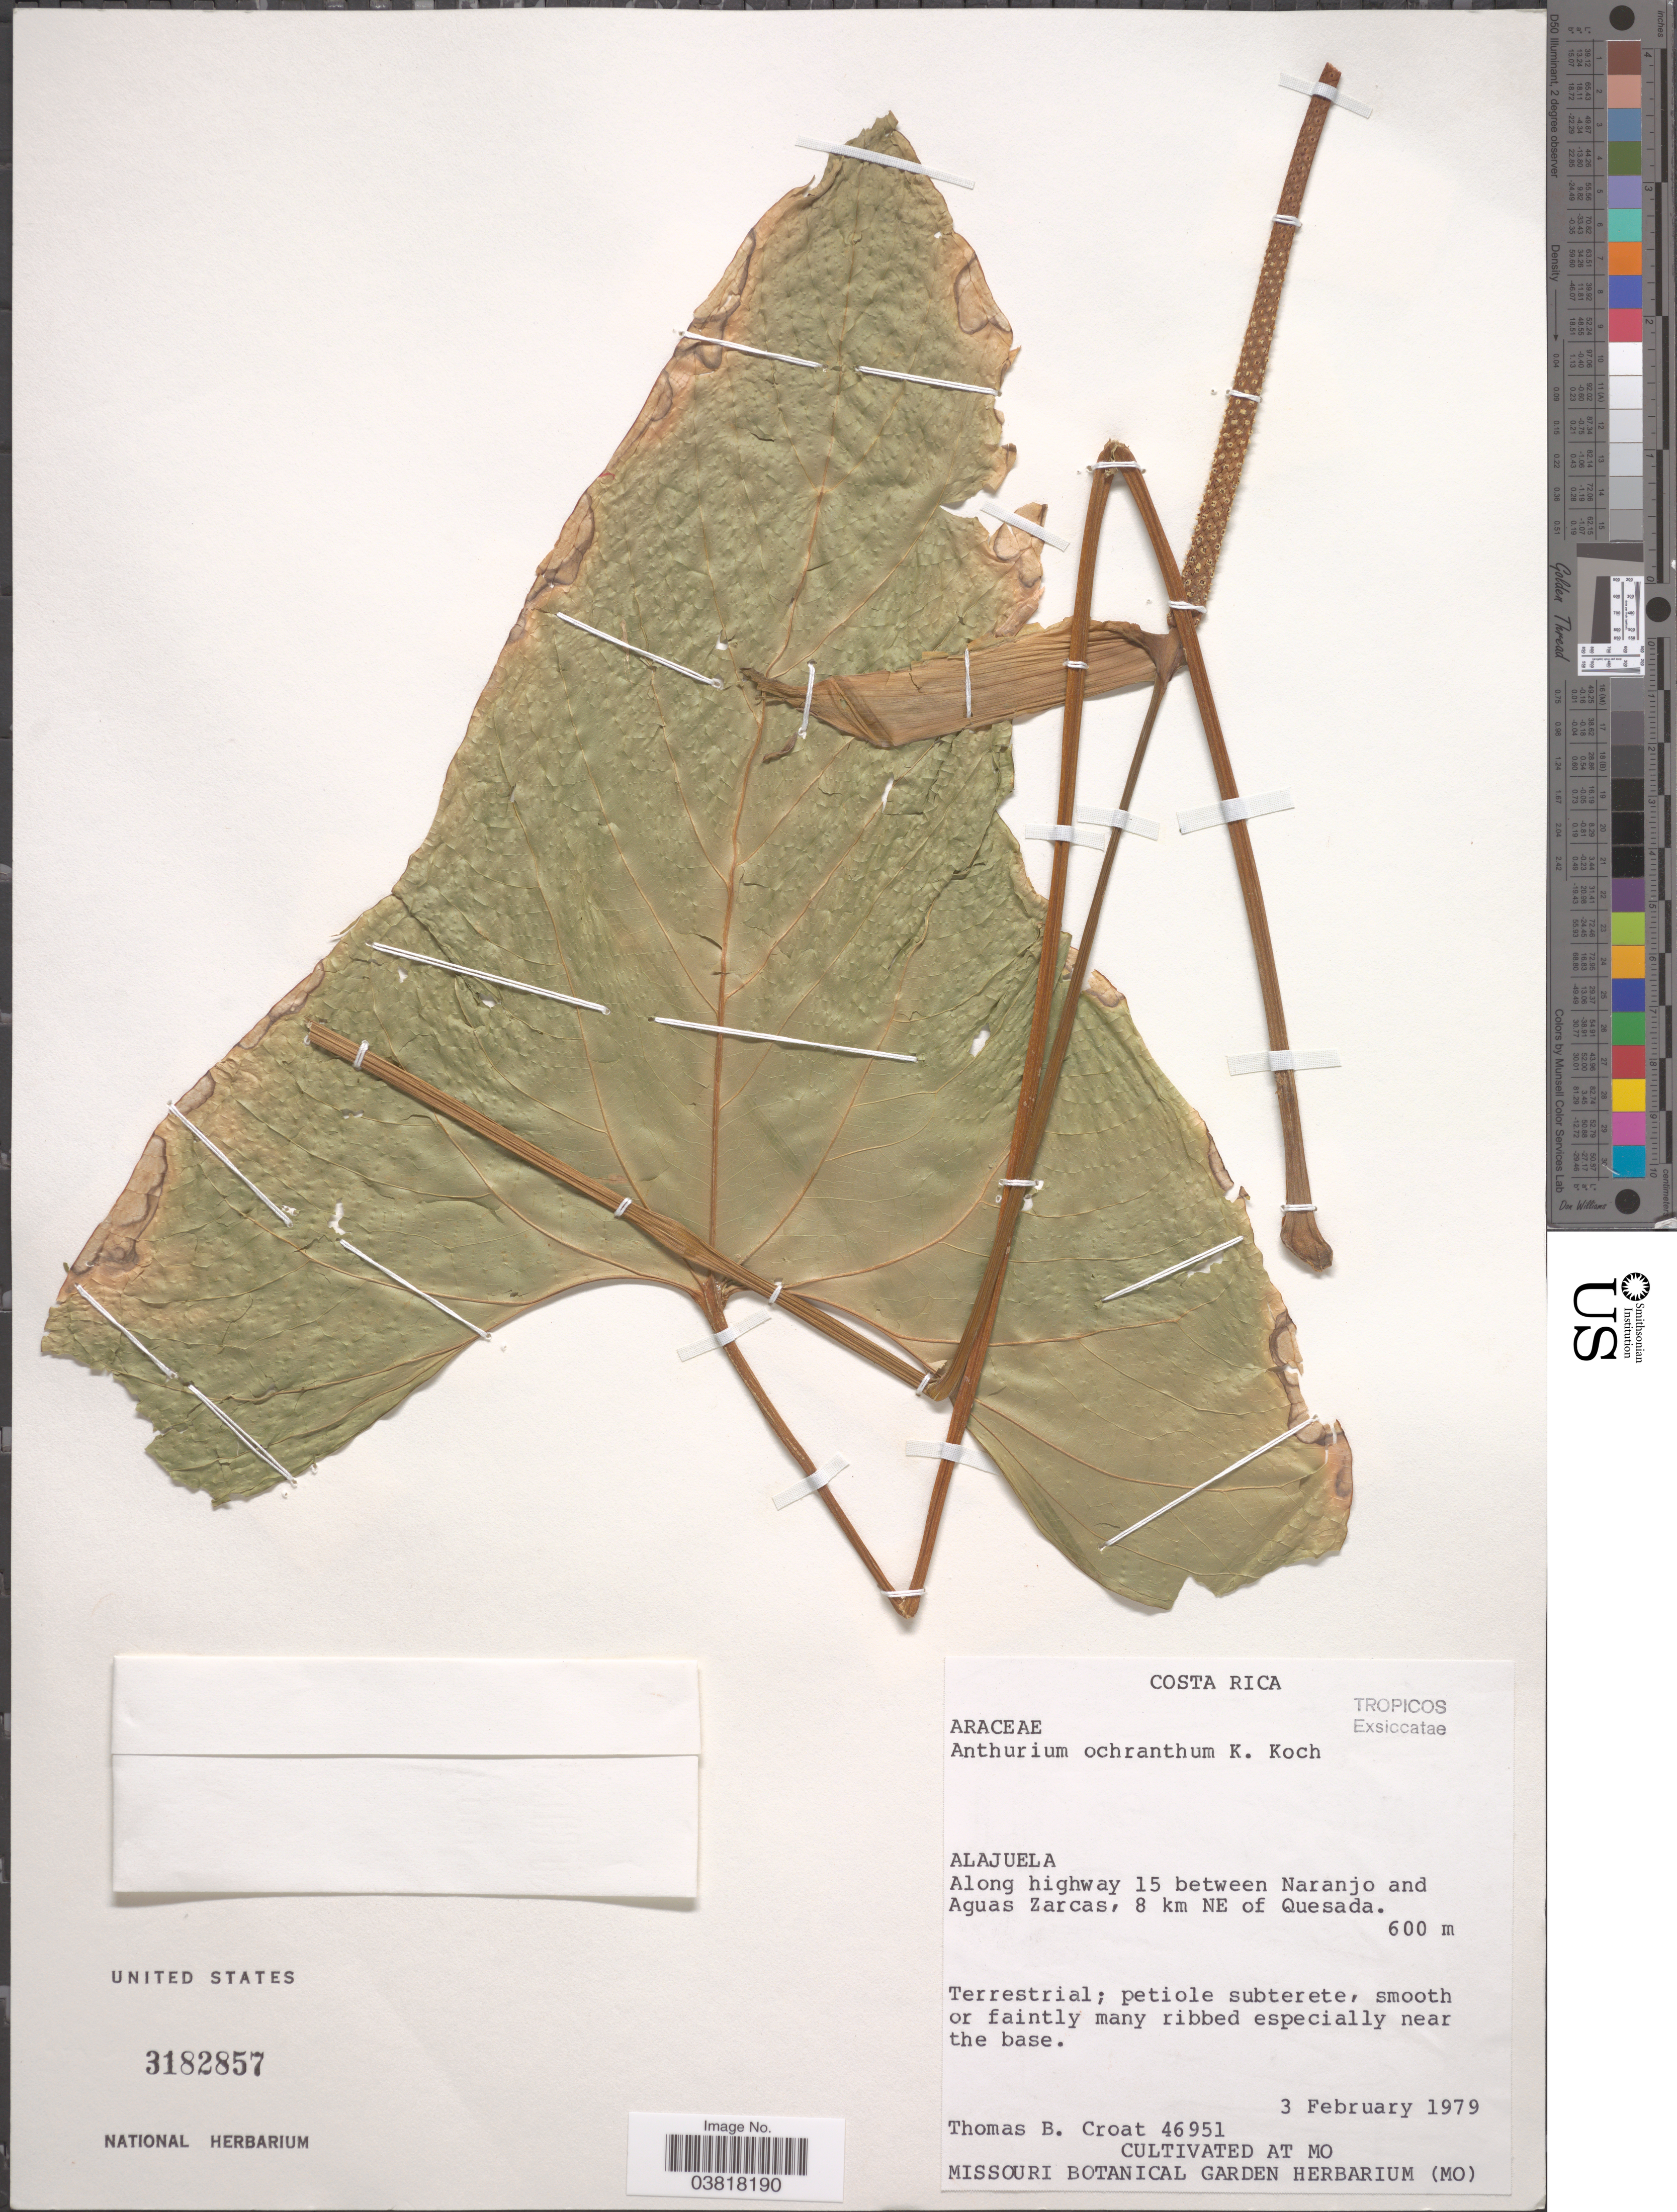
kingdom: Plantae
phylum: Tracheophyta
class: Liliopsida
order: Alismatales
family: Araceae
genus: Anthurium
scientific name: Anthurium ochranthum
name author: K. Koch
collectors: T. B. Croat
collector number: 46951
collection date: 1979-02-03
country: Costa Rica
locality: Cultivated at Missouri Botanical Garden Herbarium. [unsure placement] Alajuela. Along highway 15 between Naranjo and Aguas Zarcas, 8 km NE of Quesada.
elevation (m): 600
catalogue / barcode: US 3182857